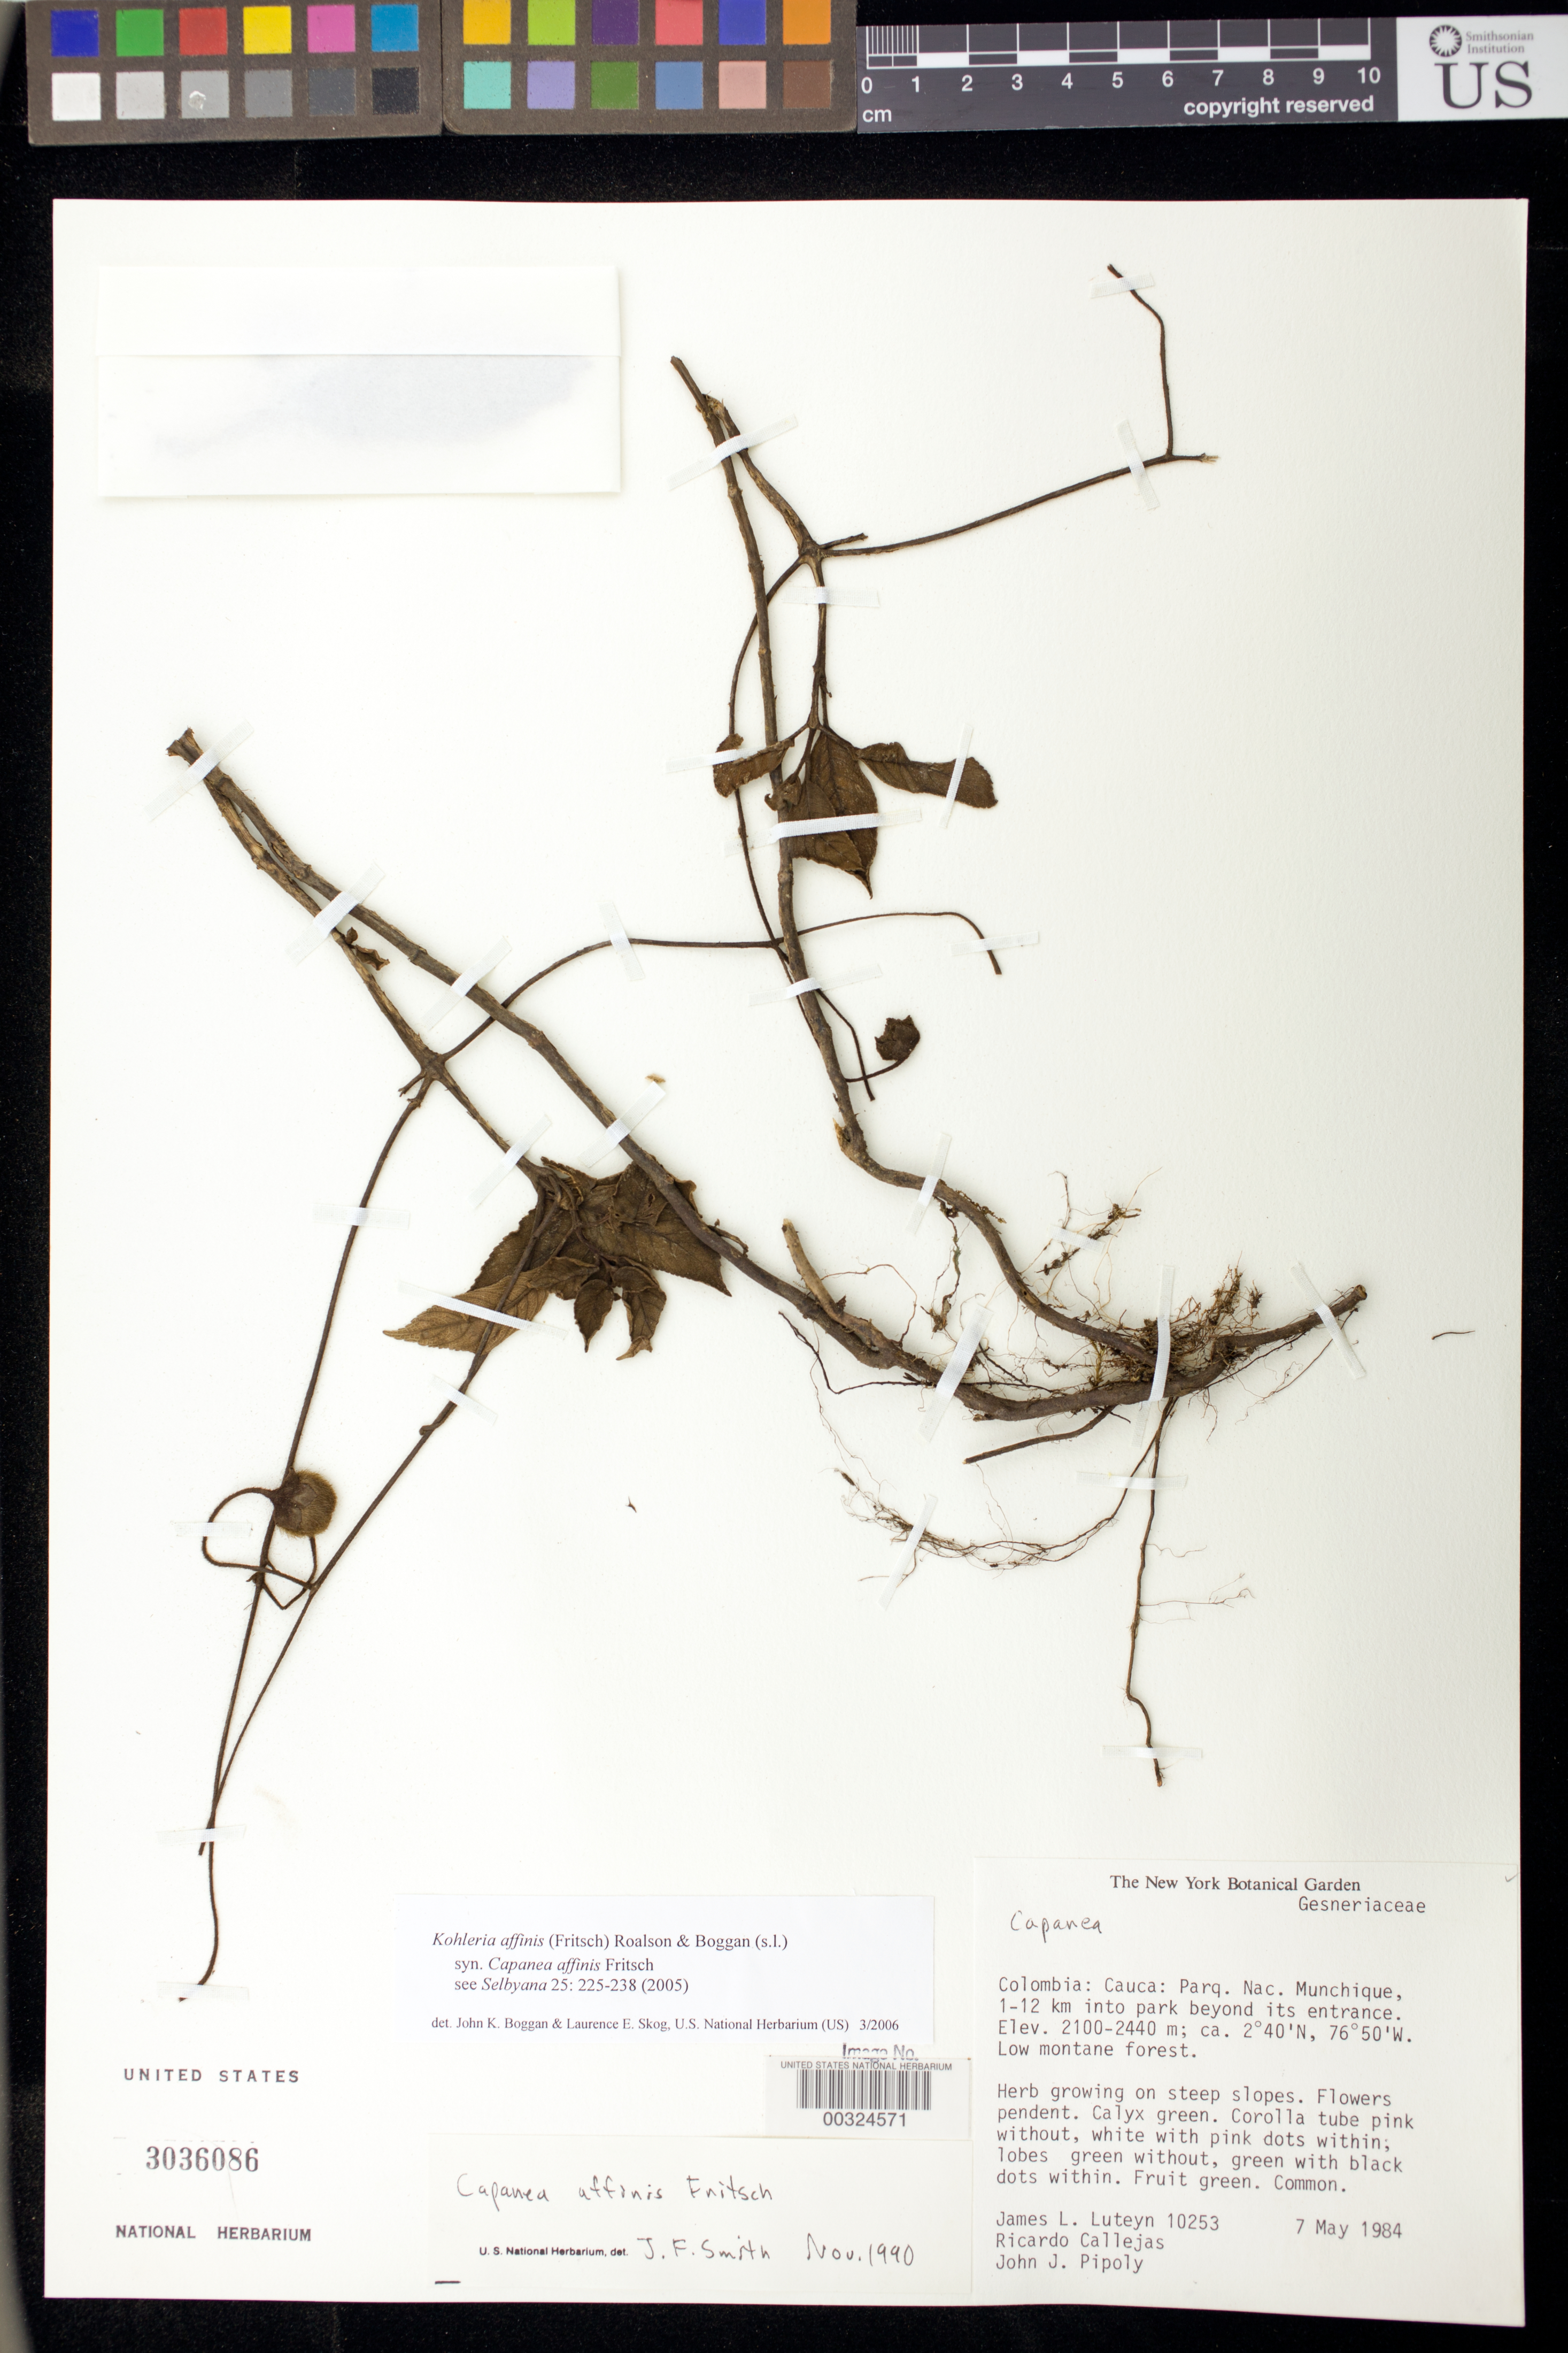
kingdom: Plantae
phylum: Tracheophyta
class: Magnoliopsida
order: Lamiales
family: Gesneriaceae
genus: Kohleria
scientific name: Kohleria affinis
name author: (Fritsch) Roalson & Boggan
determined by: Boggan, J. K.; Skog, L. E.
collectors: J. L. Luteyn, R. Callejas & J. J. Pipoly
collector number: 10253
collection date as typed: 07 May 1984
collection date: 1984-05-07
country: Colombia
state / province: Cauca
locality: Parq. Nacional Munchique, 1-12 km into park beyond its entrance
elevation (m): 2100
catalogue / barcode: US 3036086